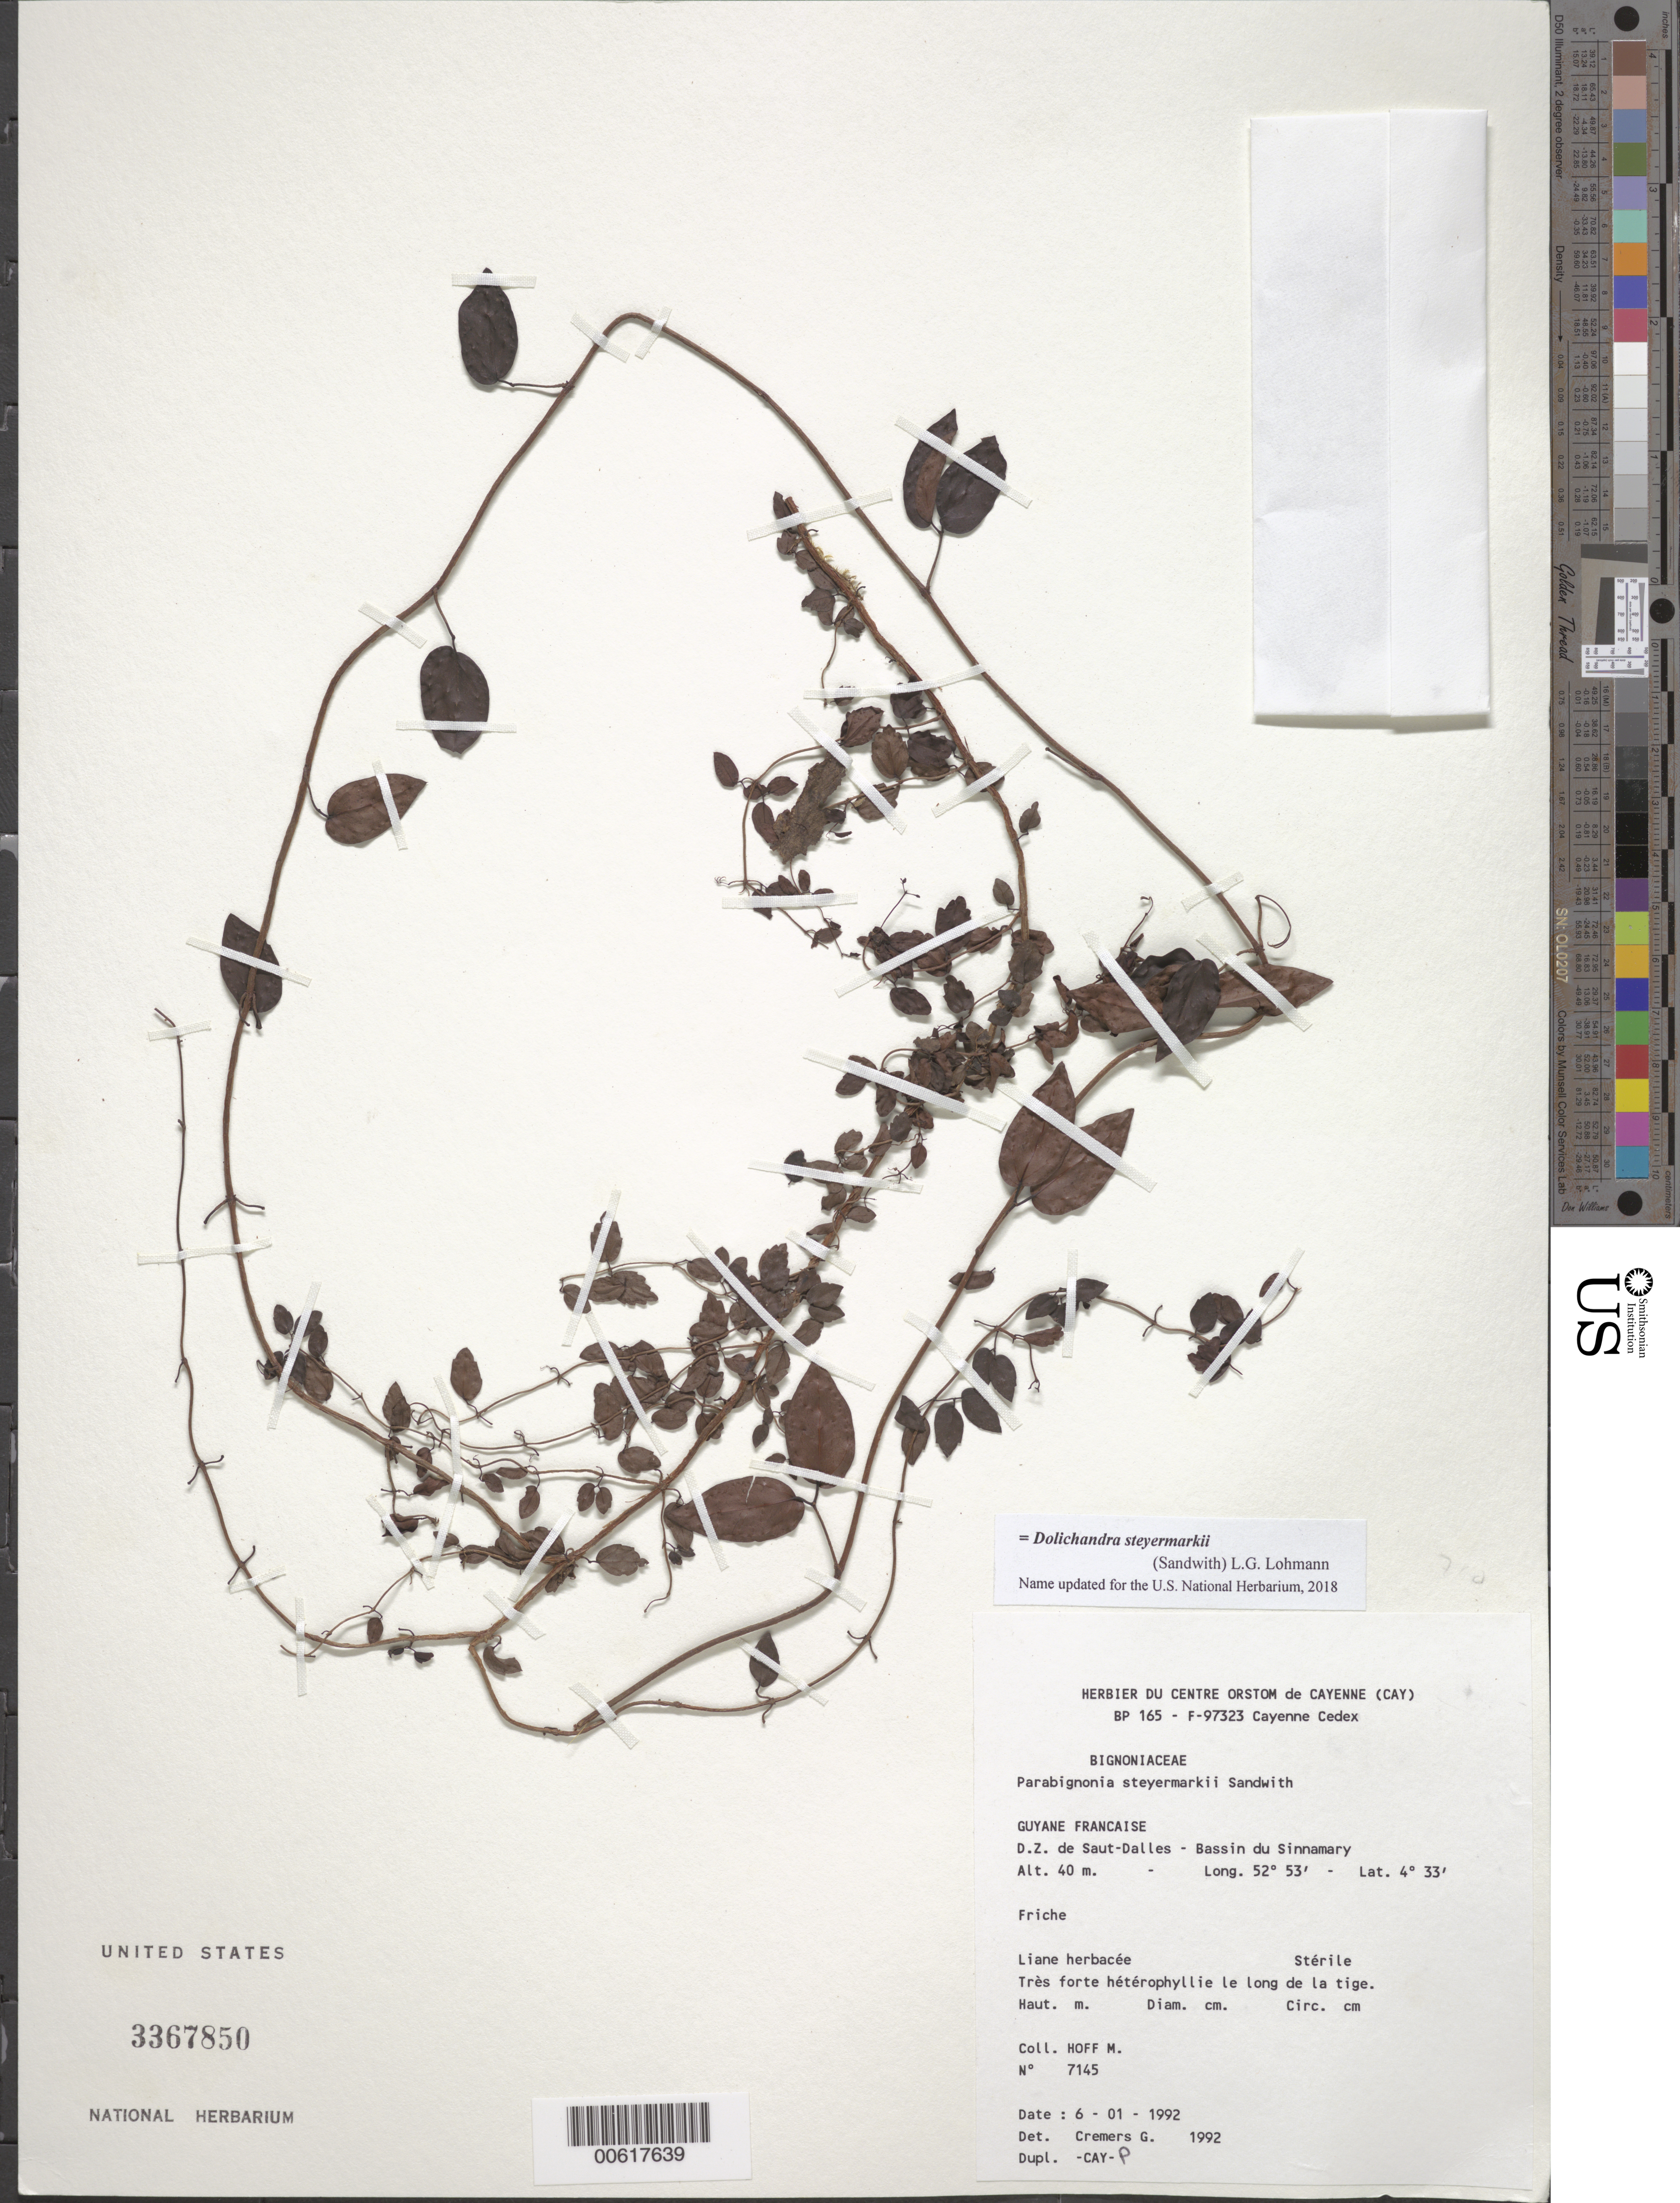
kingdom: Plantae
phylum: Tracheophyta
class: Magnoliopsida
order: Lamiales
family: Bignoniaceae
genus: Dolichandra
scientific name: Dolichandra steyermarkii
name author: (Sandwith) L.G. Lohmann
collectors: M. Hoff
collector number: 7145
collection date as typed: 6-Jan-92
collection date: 1992-01-06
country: French Guiana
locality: D.Z. de Saut-Dalles, Bassin du Sinnamary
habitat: Friche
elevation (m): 40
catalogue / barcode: US 3367850